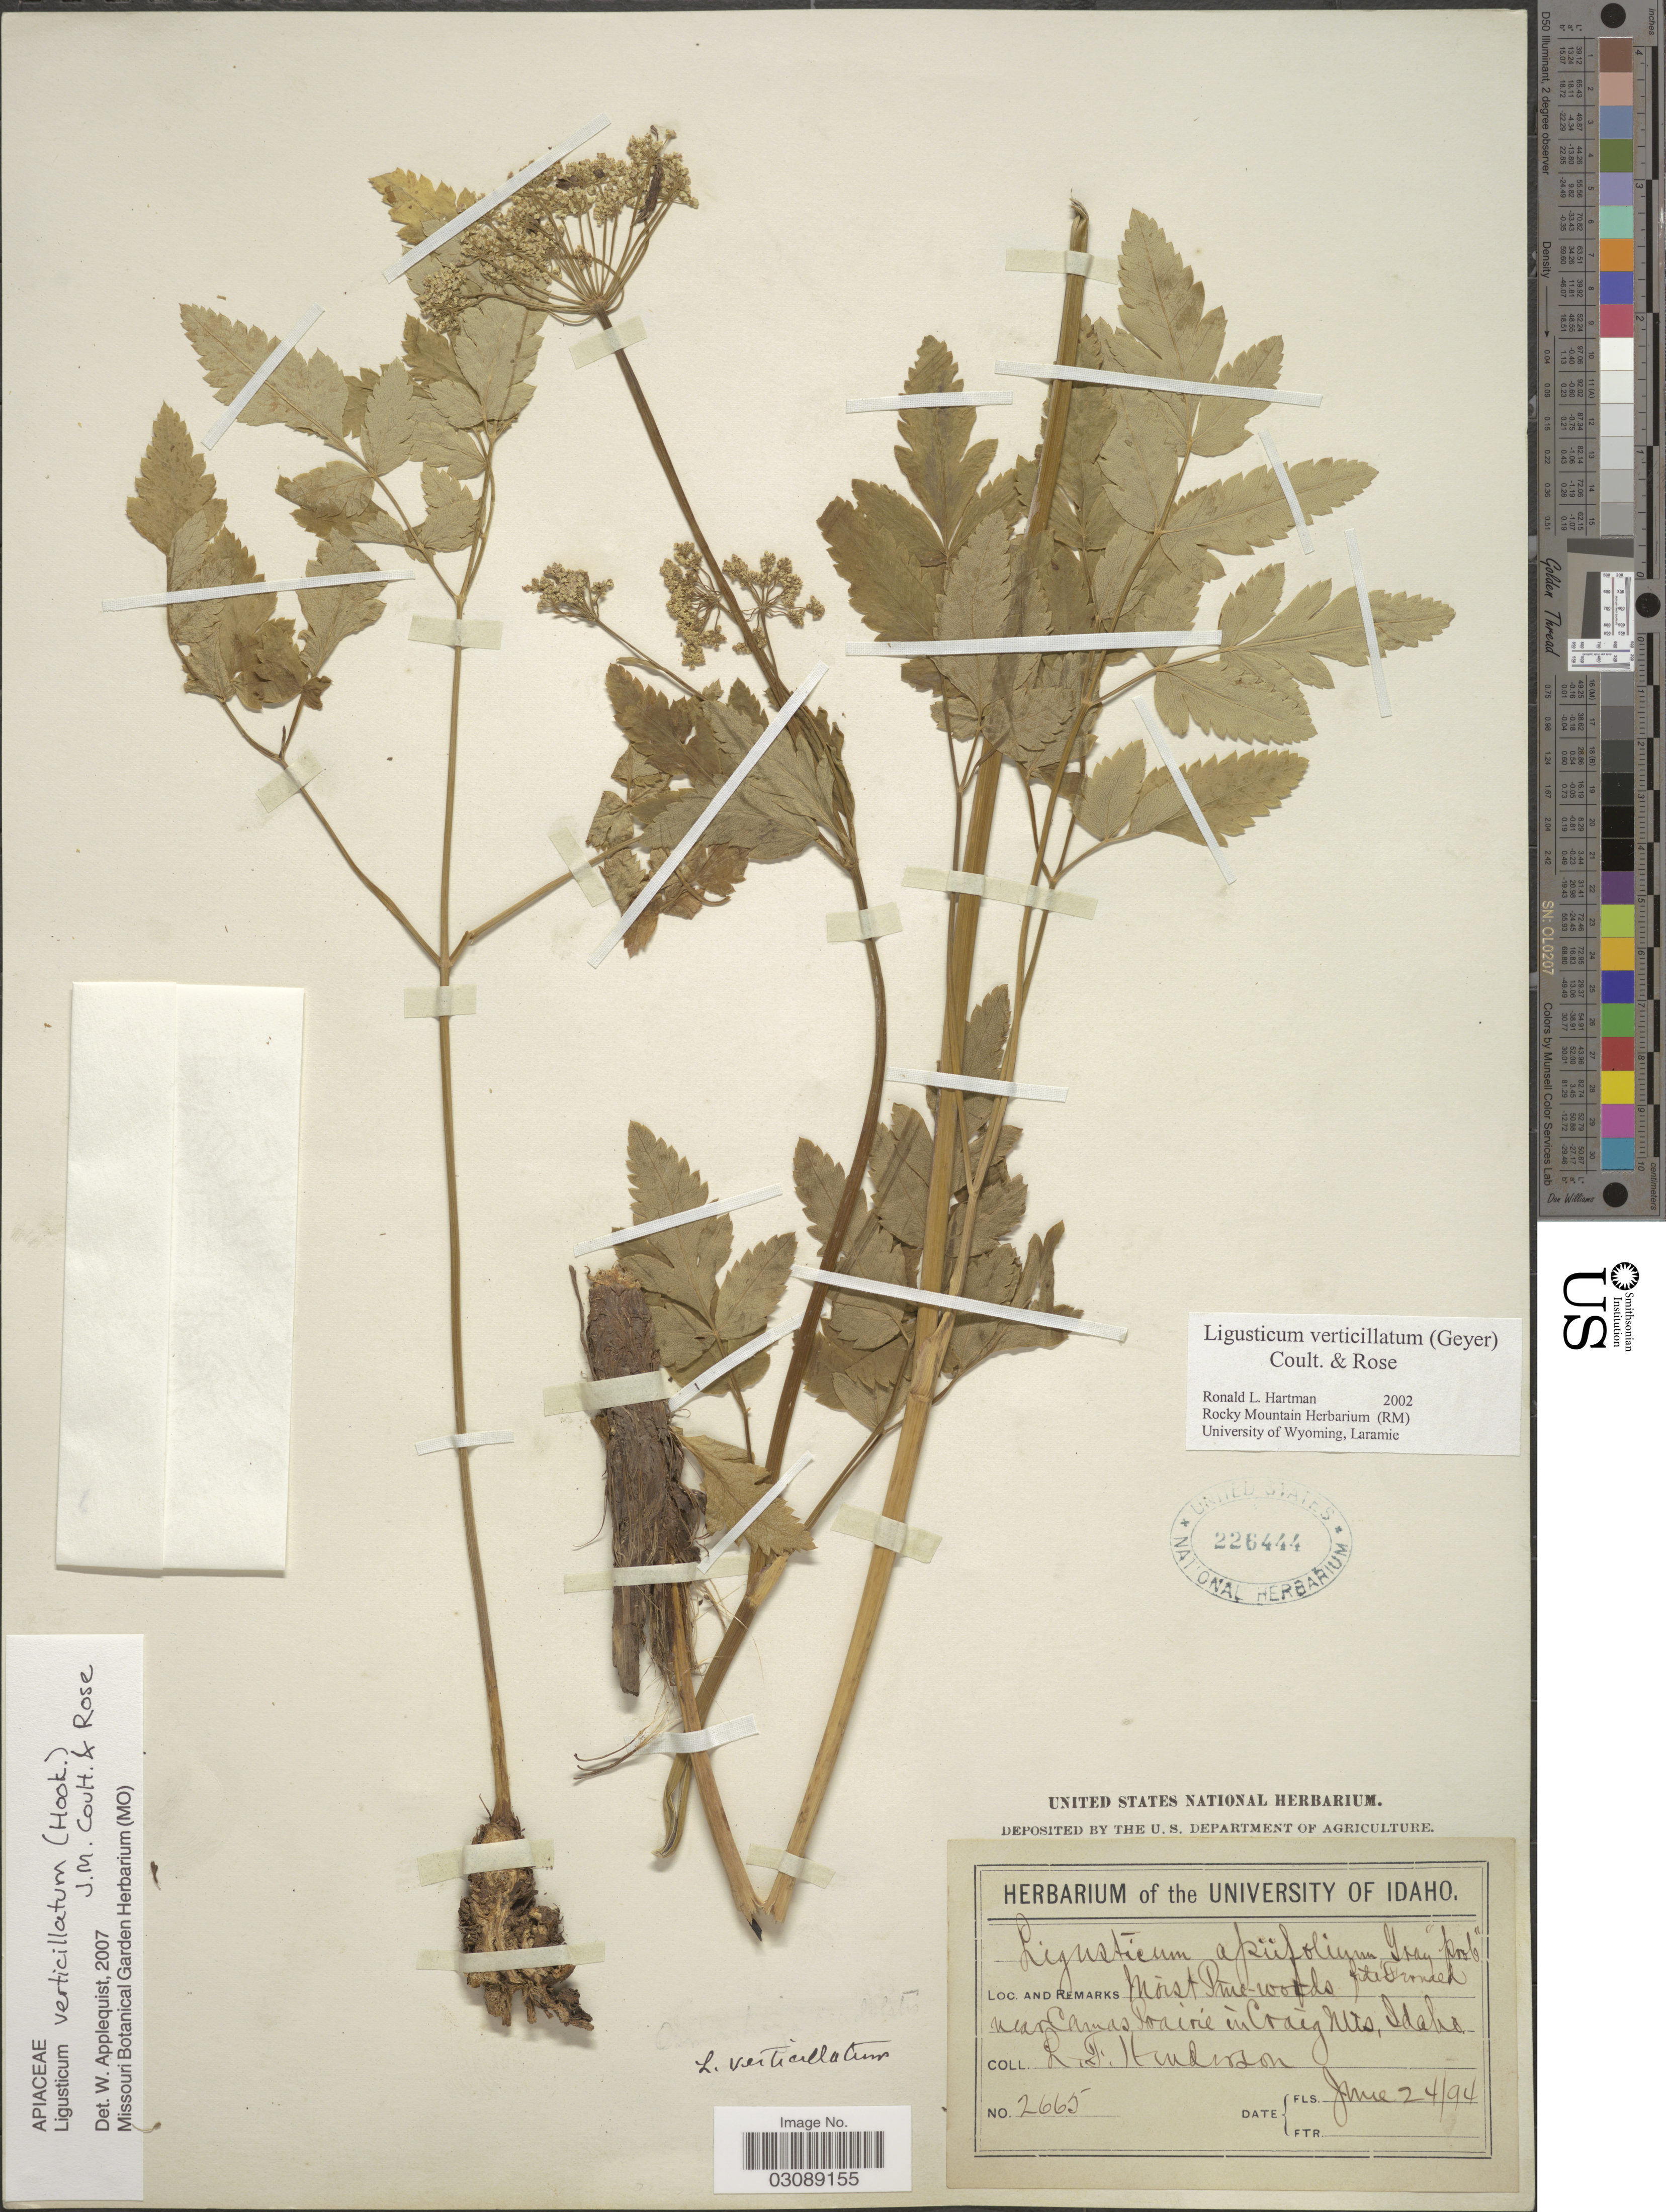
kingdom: Plantae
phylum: Tracheophyta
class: Magnoliopsida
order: Apiales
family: Apiaceae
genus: Ligusticum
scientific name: Ligusticum verticillatum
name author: (Hook.) J.M. Coult. & Rose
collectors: L. Henderson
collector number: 2665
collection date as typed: Transcribed d/m/y: 24/6/94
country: United States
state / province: Idaho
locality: Moist Pine-woods, near Camas Prairie in Craig Mts.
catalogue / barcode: US 226444